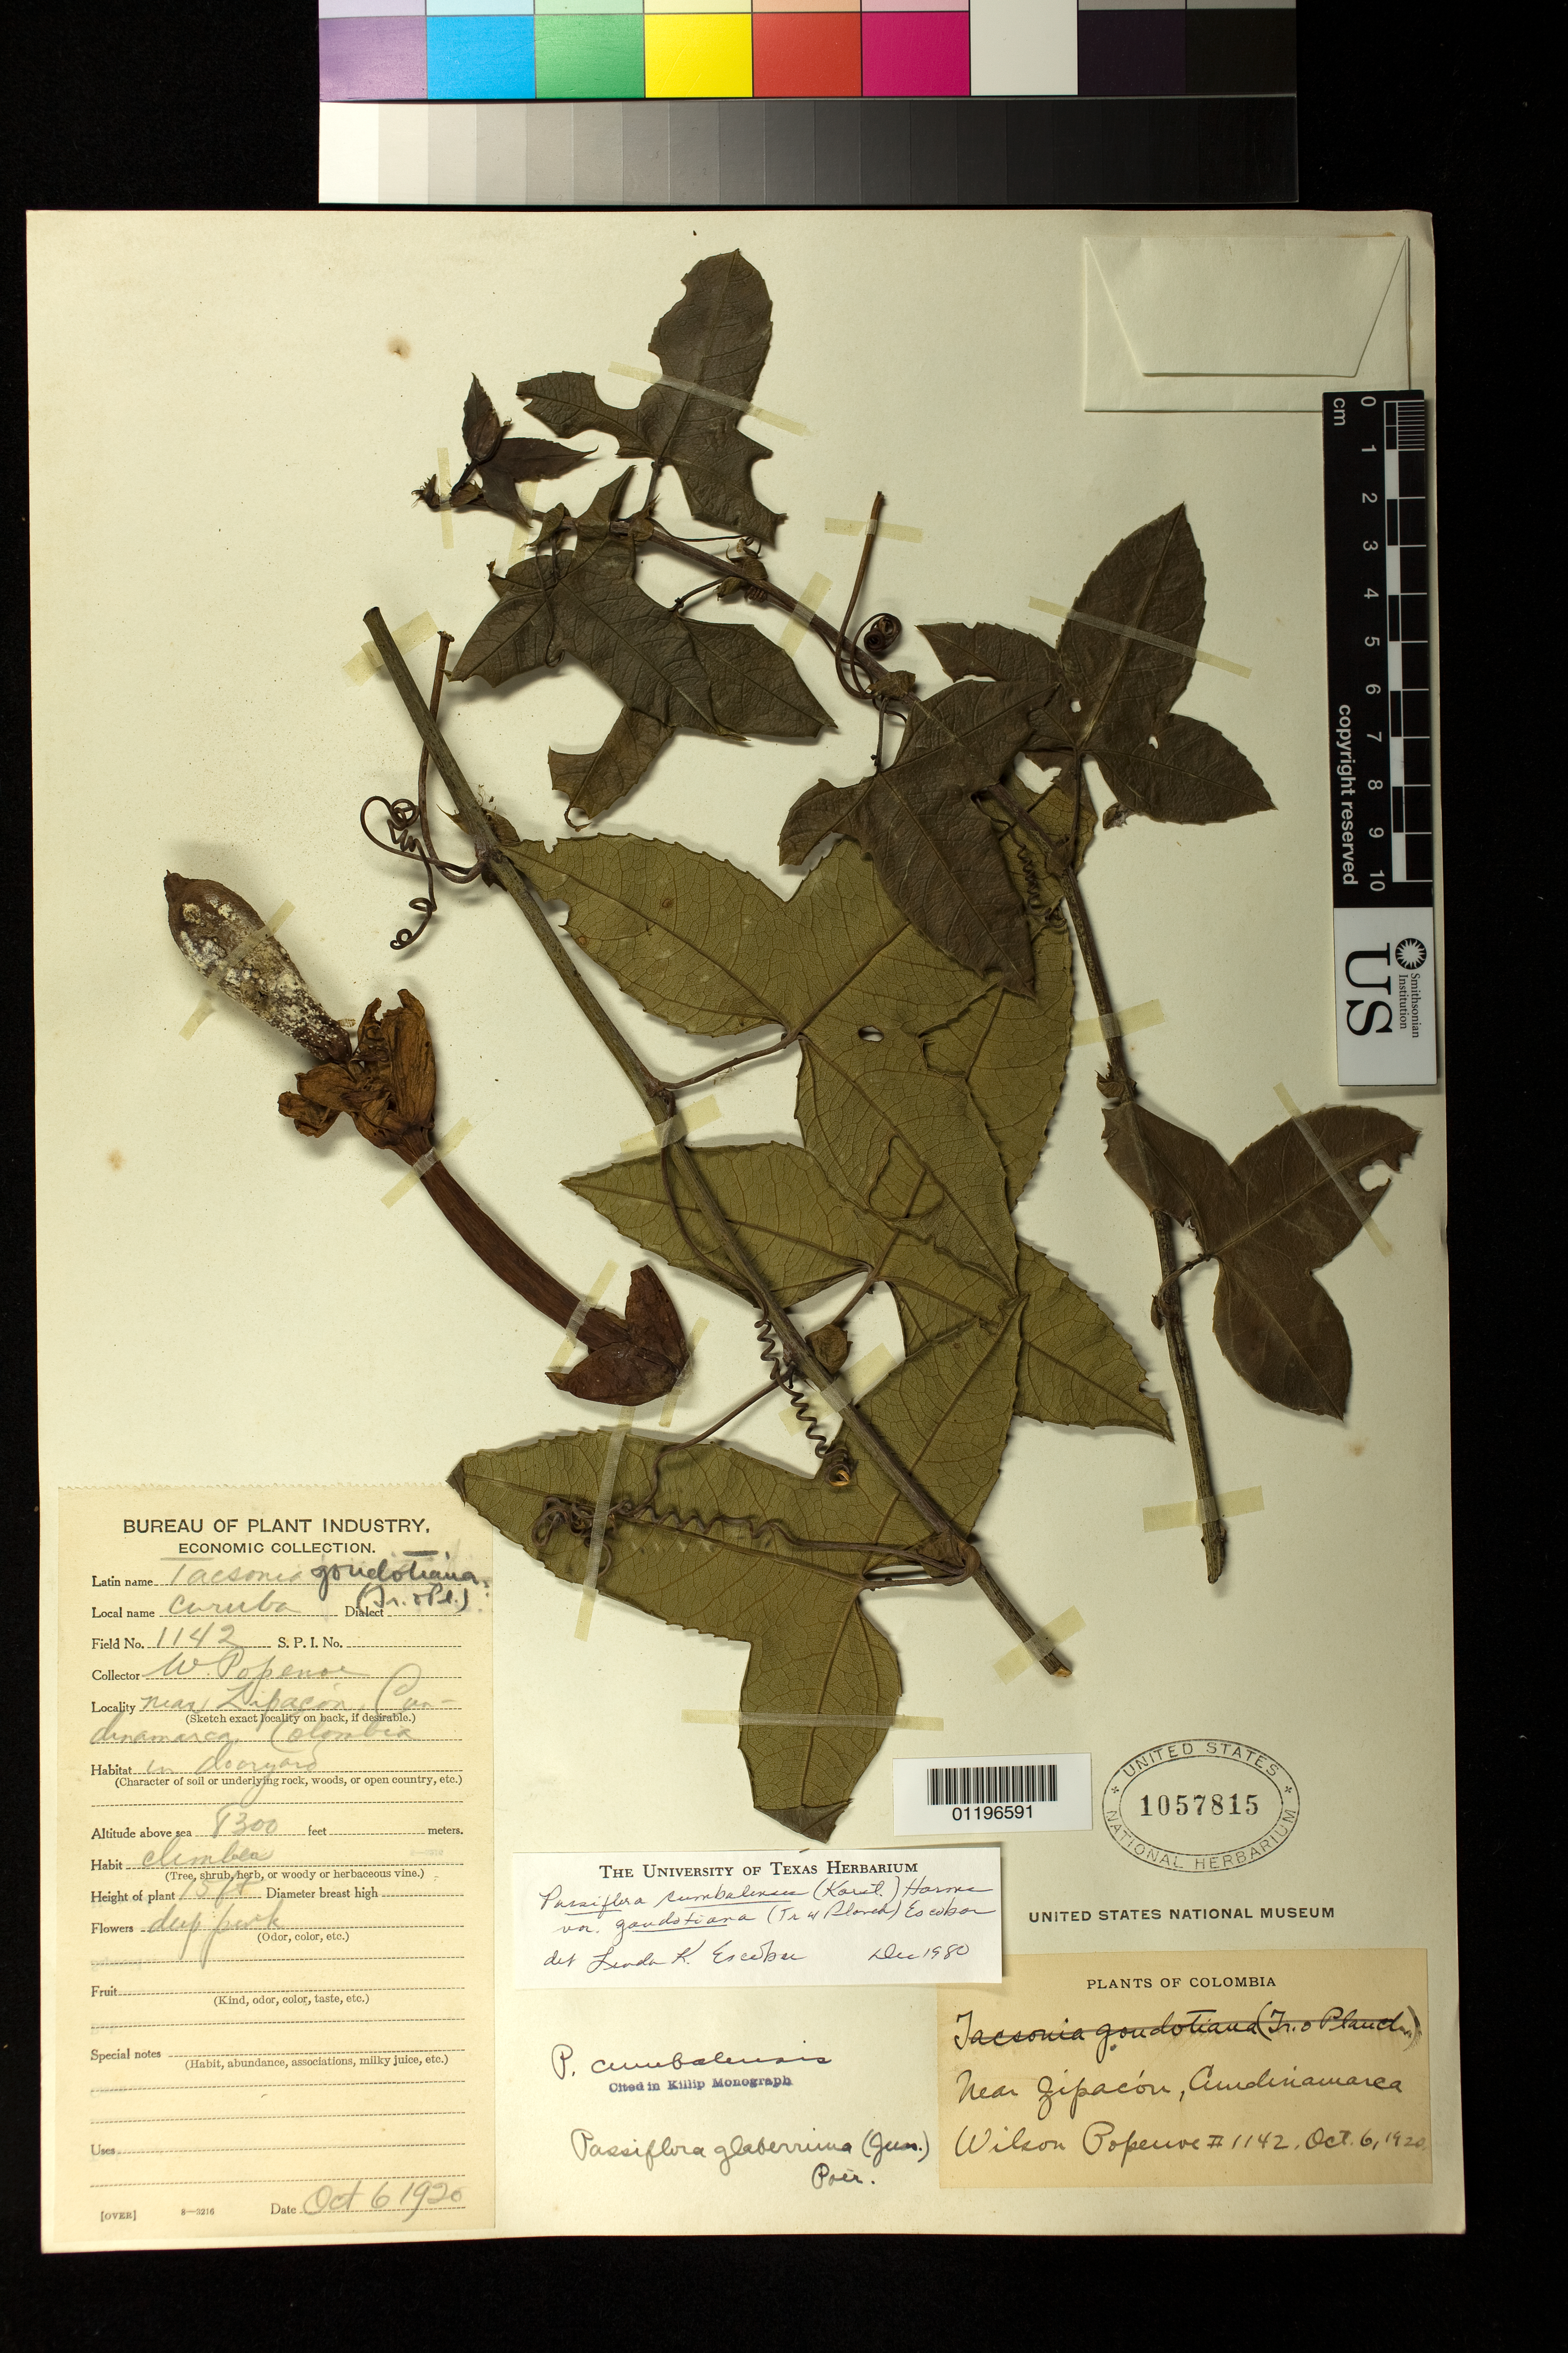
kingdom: Plantae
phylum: Tracheophyta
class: Magnoliopsida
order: Malpighiales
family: Passifloraceae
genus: Passiflora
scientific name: Passiflora cumbalensis var. goudotiana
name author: (Triana & Planch.) L.K. Escobar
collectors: W. Popenoe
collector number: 1142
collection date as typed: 10 Jun 1920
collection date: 1920-06-10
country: Colombia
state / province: Cundinamarca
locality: Near Zipacon, Cundinamarca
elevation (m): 2530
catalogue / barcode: US 1057815